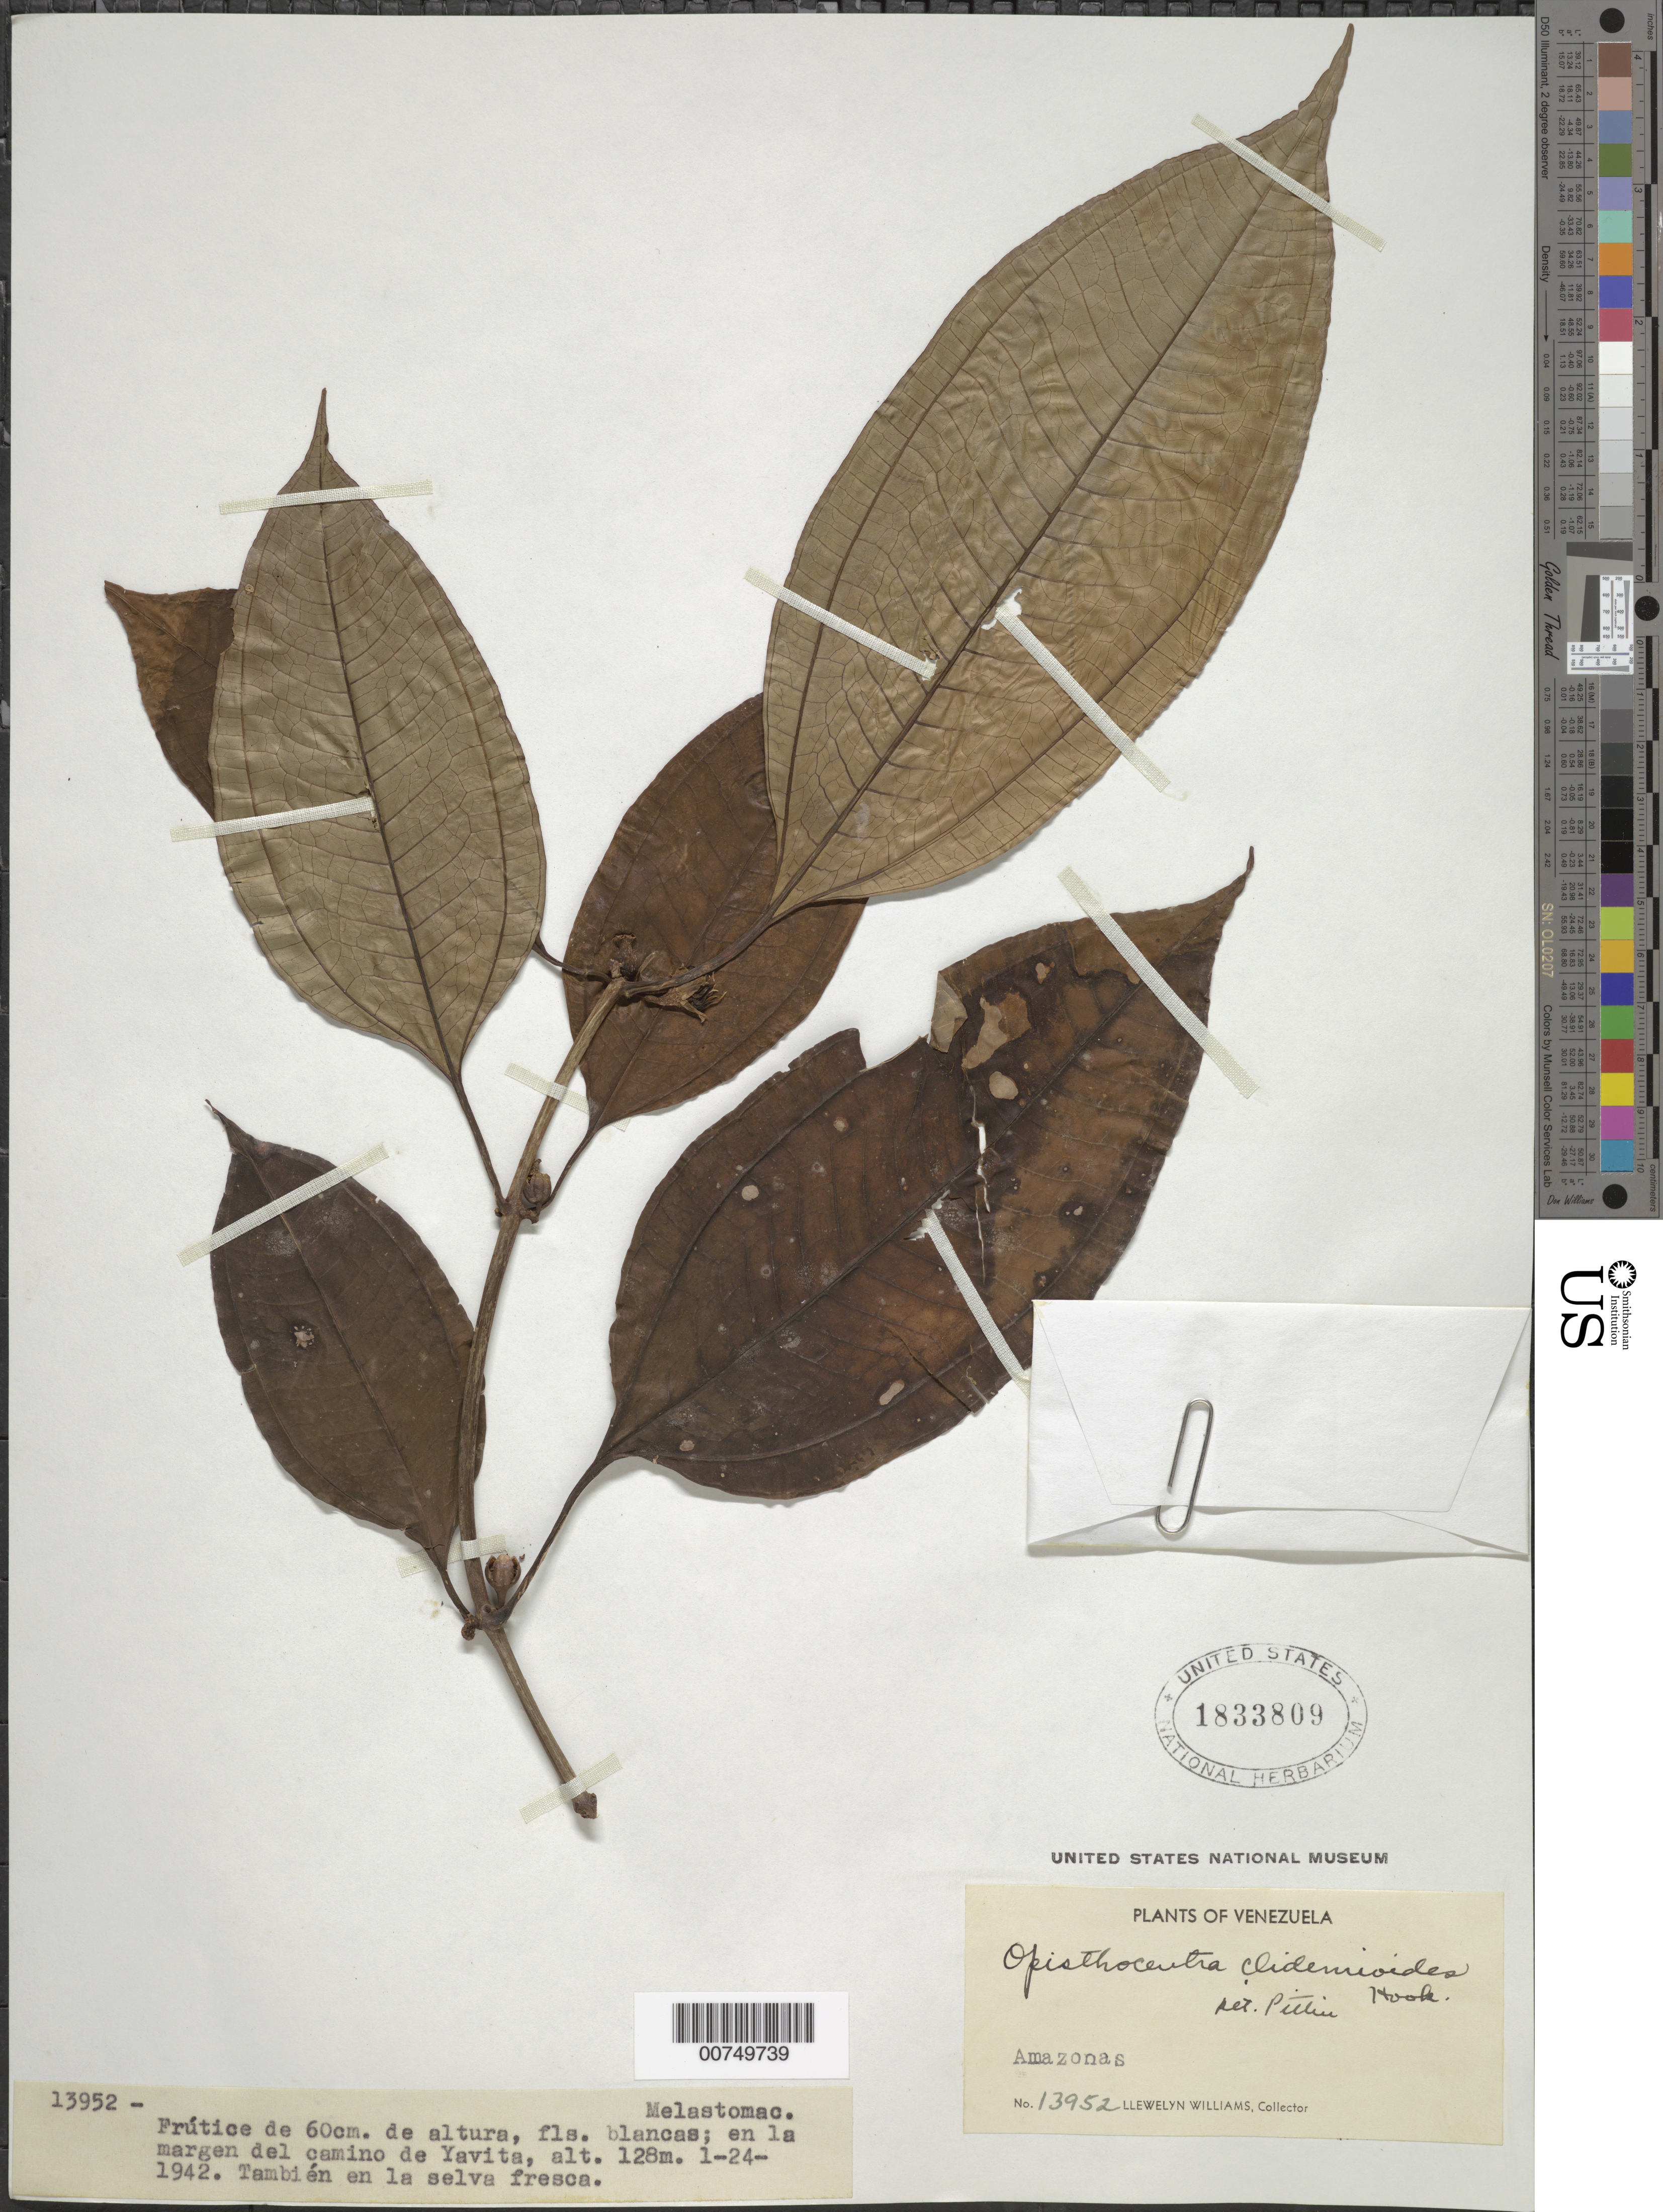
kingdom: Plantae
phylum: Tracheophyta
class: Magnoliopsida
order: Myrtales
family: Melastomataceae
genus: Opisthocentra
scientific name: Opisthocentra clidemioides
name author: Hook. f.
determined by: Pittier, Henri F.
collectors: Ll. Williams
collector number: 13952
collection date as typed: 24-Jan-42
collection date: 1942-01-24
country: Venezuela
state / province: Amazonas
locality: Yavita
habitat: Tambien en la selva fresca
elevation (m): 128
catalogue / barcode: US 1833809